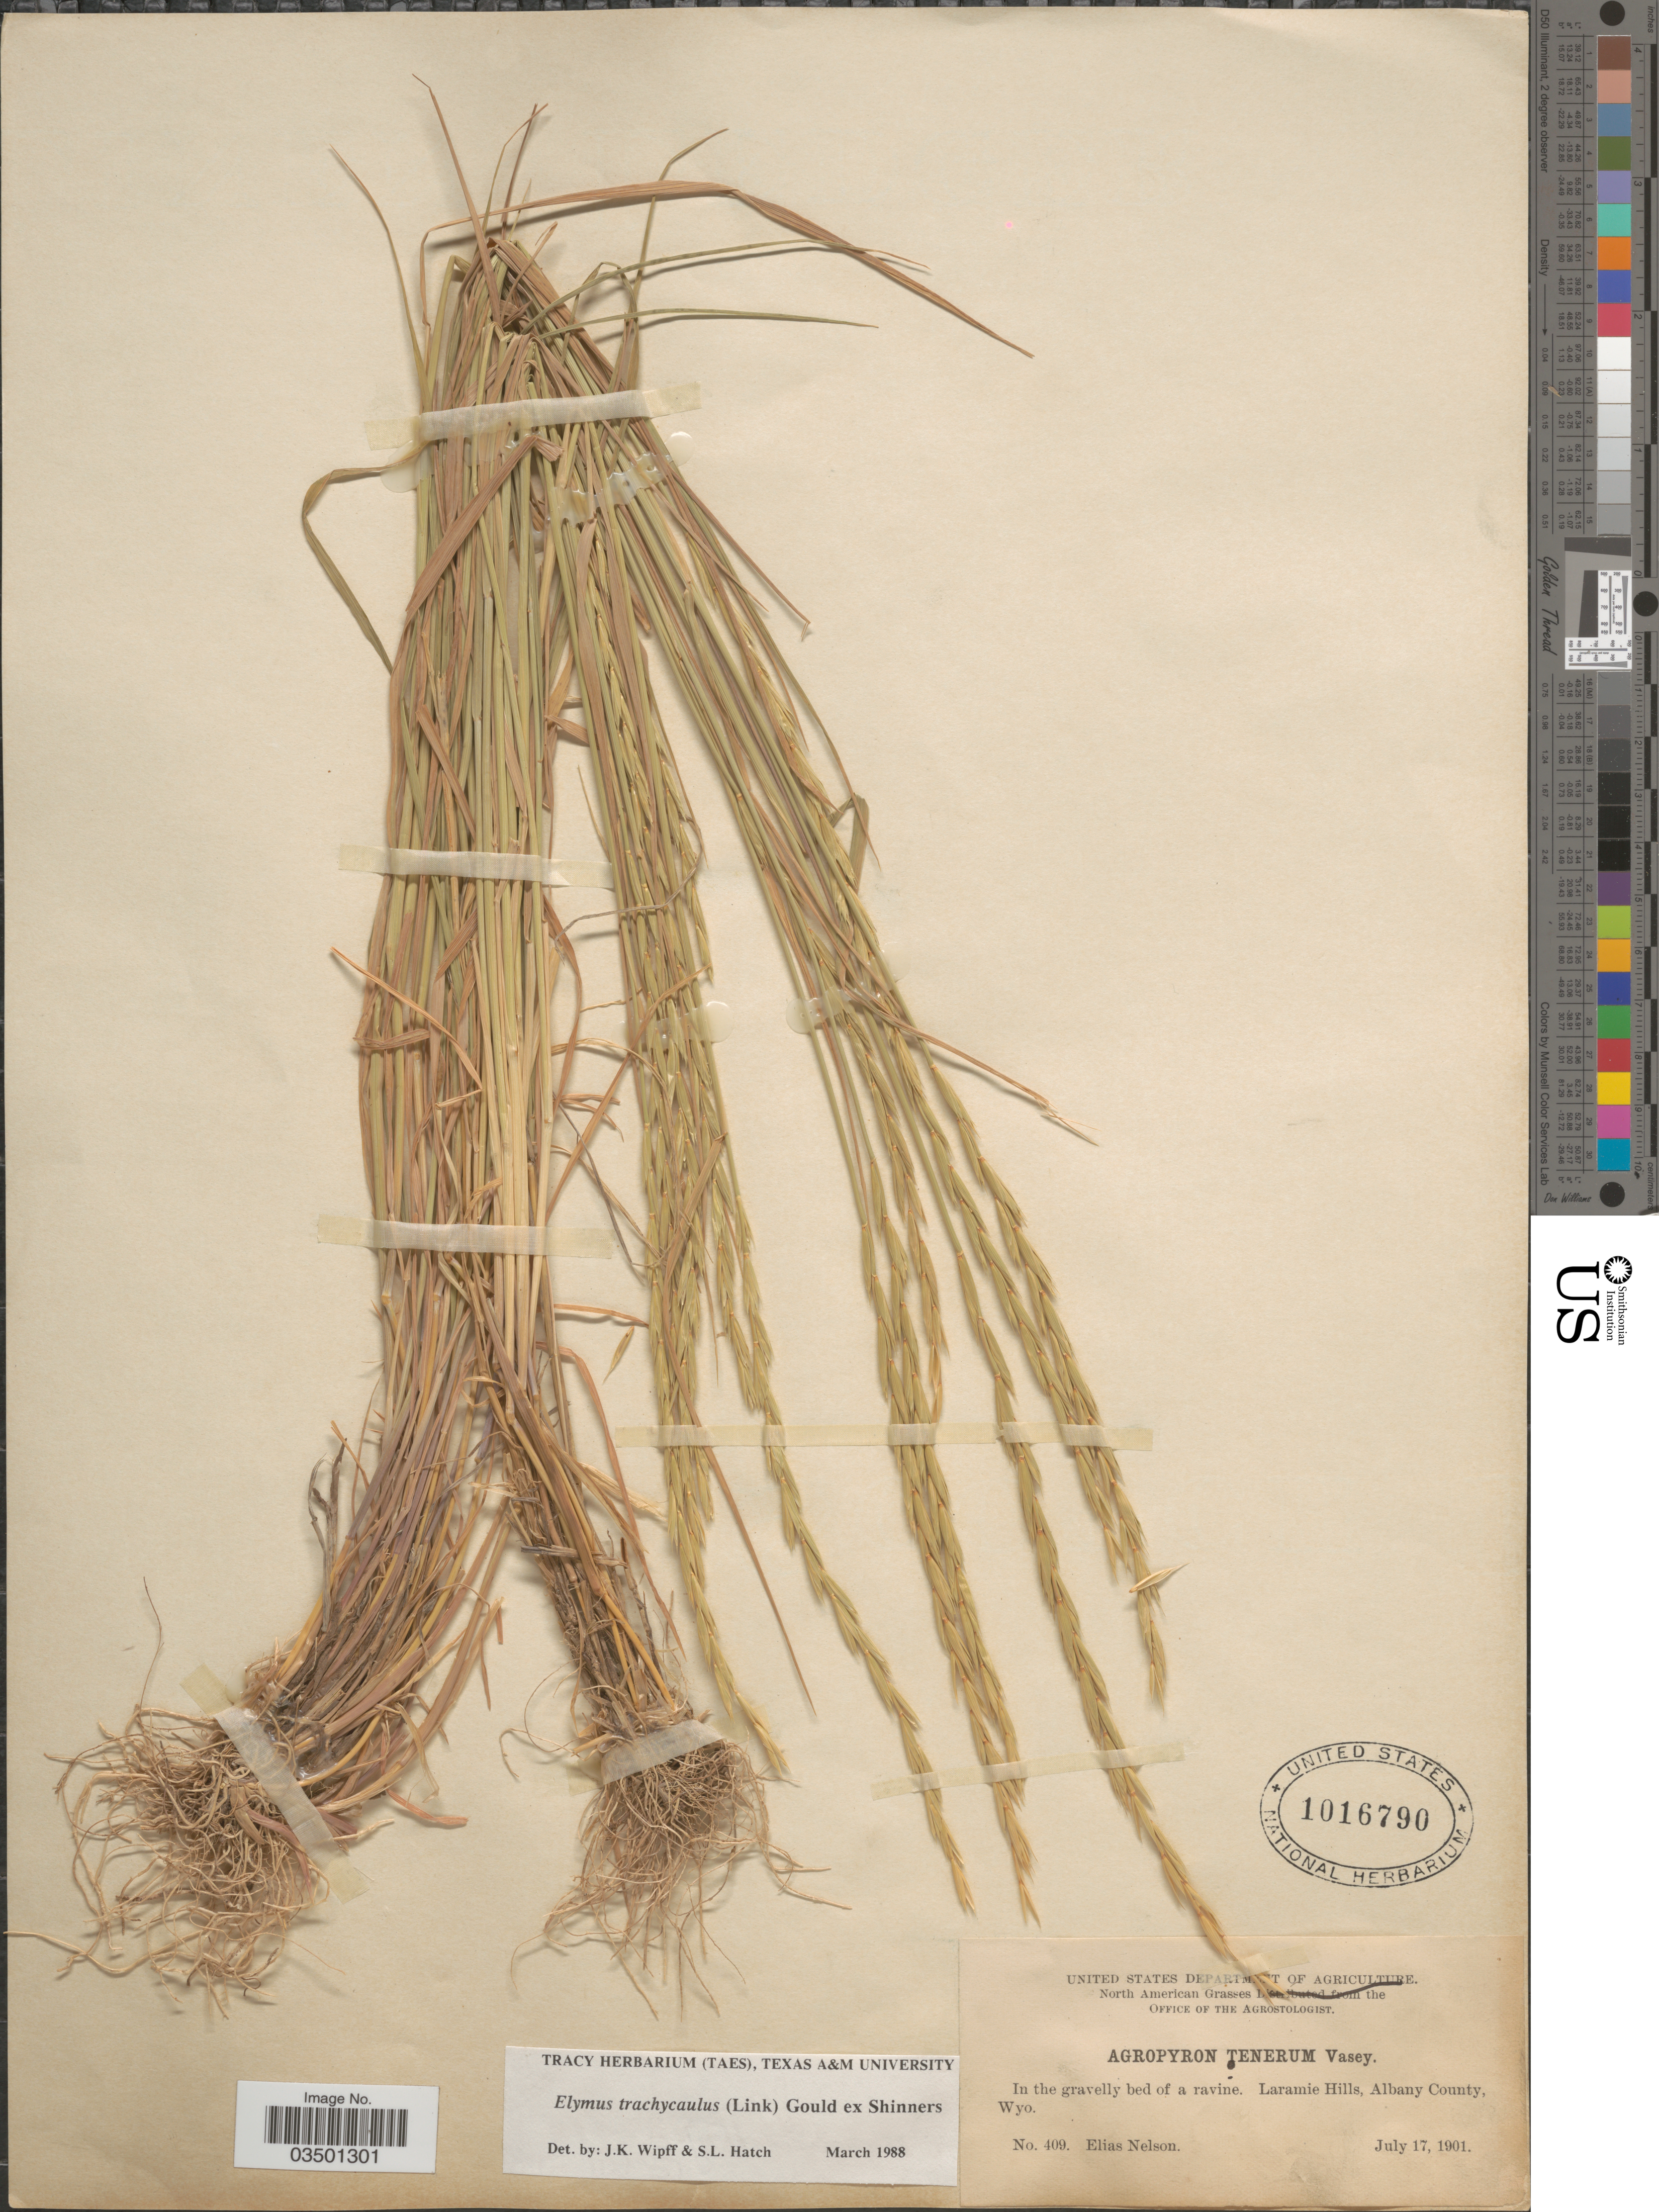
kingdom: Plantae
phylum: Tracheophyta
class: Liliopsida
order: Poales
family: Poaceae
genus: Elymus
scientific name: Elymus trachycaulus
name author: (Link) Gould ex Shinners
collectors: E. Nelson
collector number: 409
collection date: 1901-07-17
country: United States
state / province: Wyoming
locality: Laramie Hills, Albany County.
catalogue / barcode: US 1016790